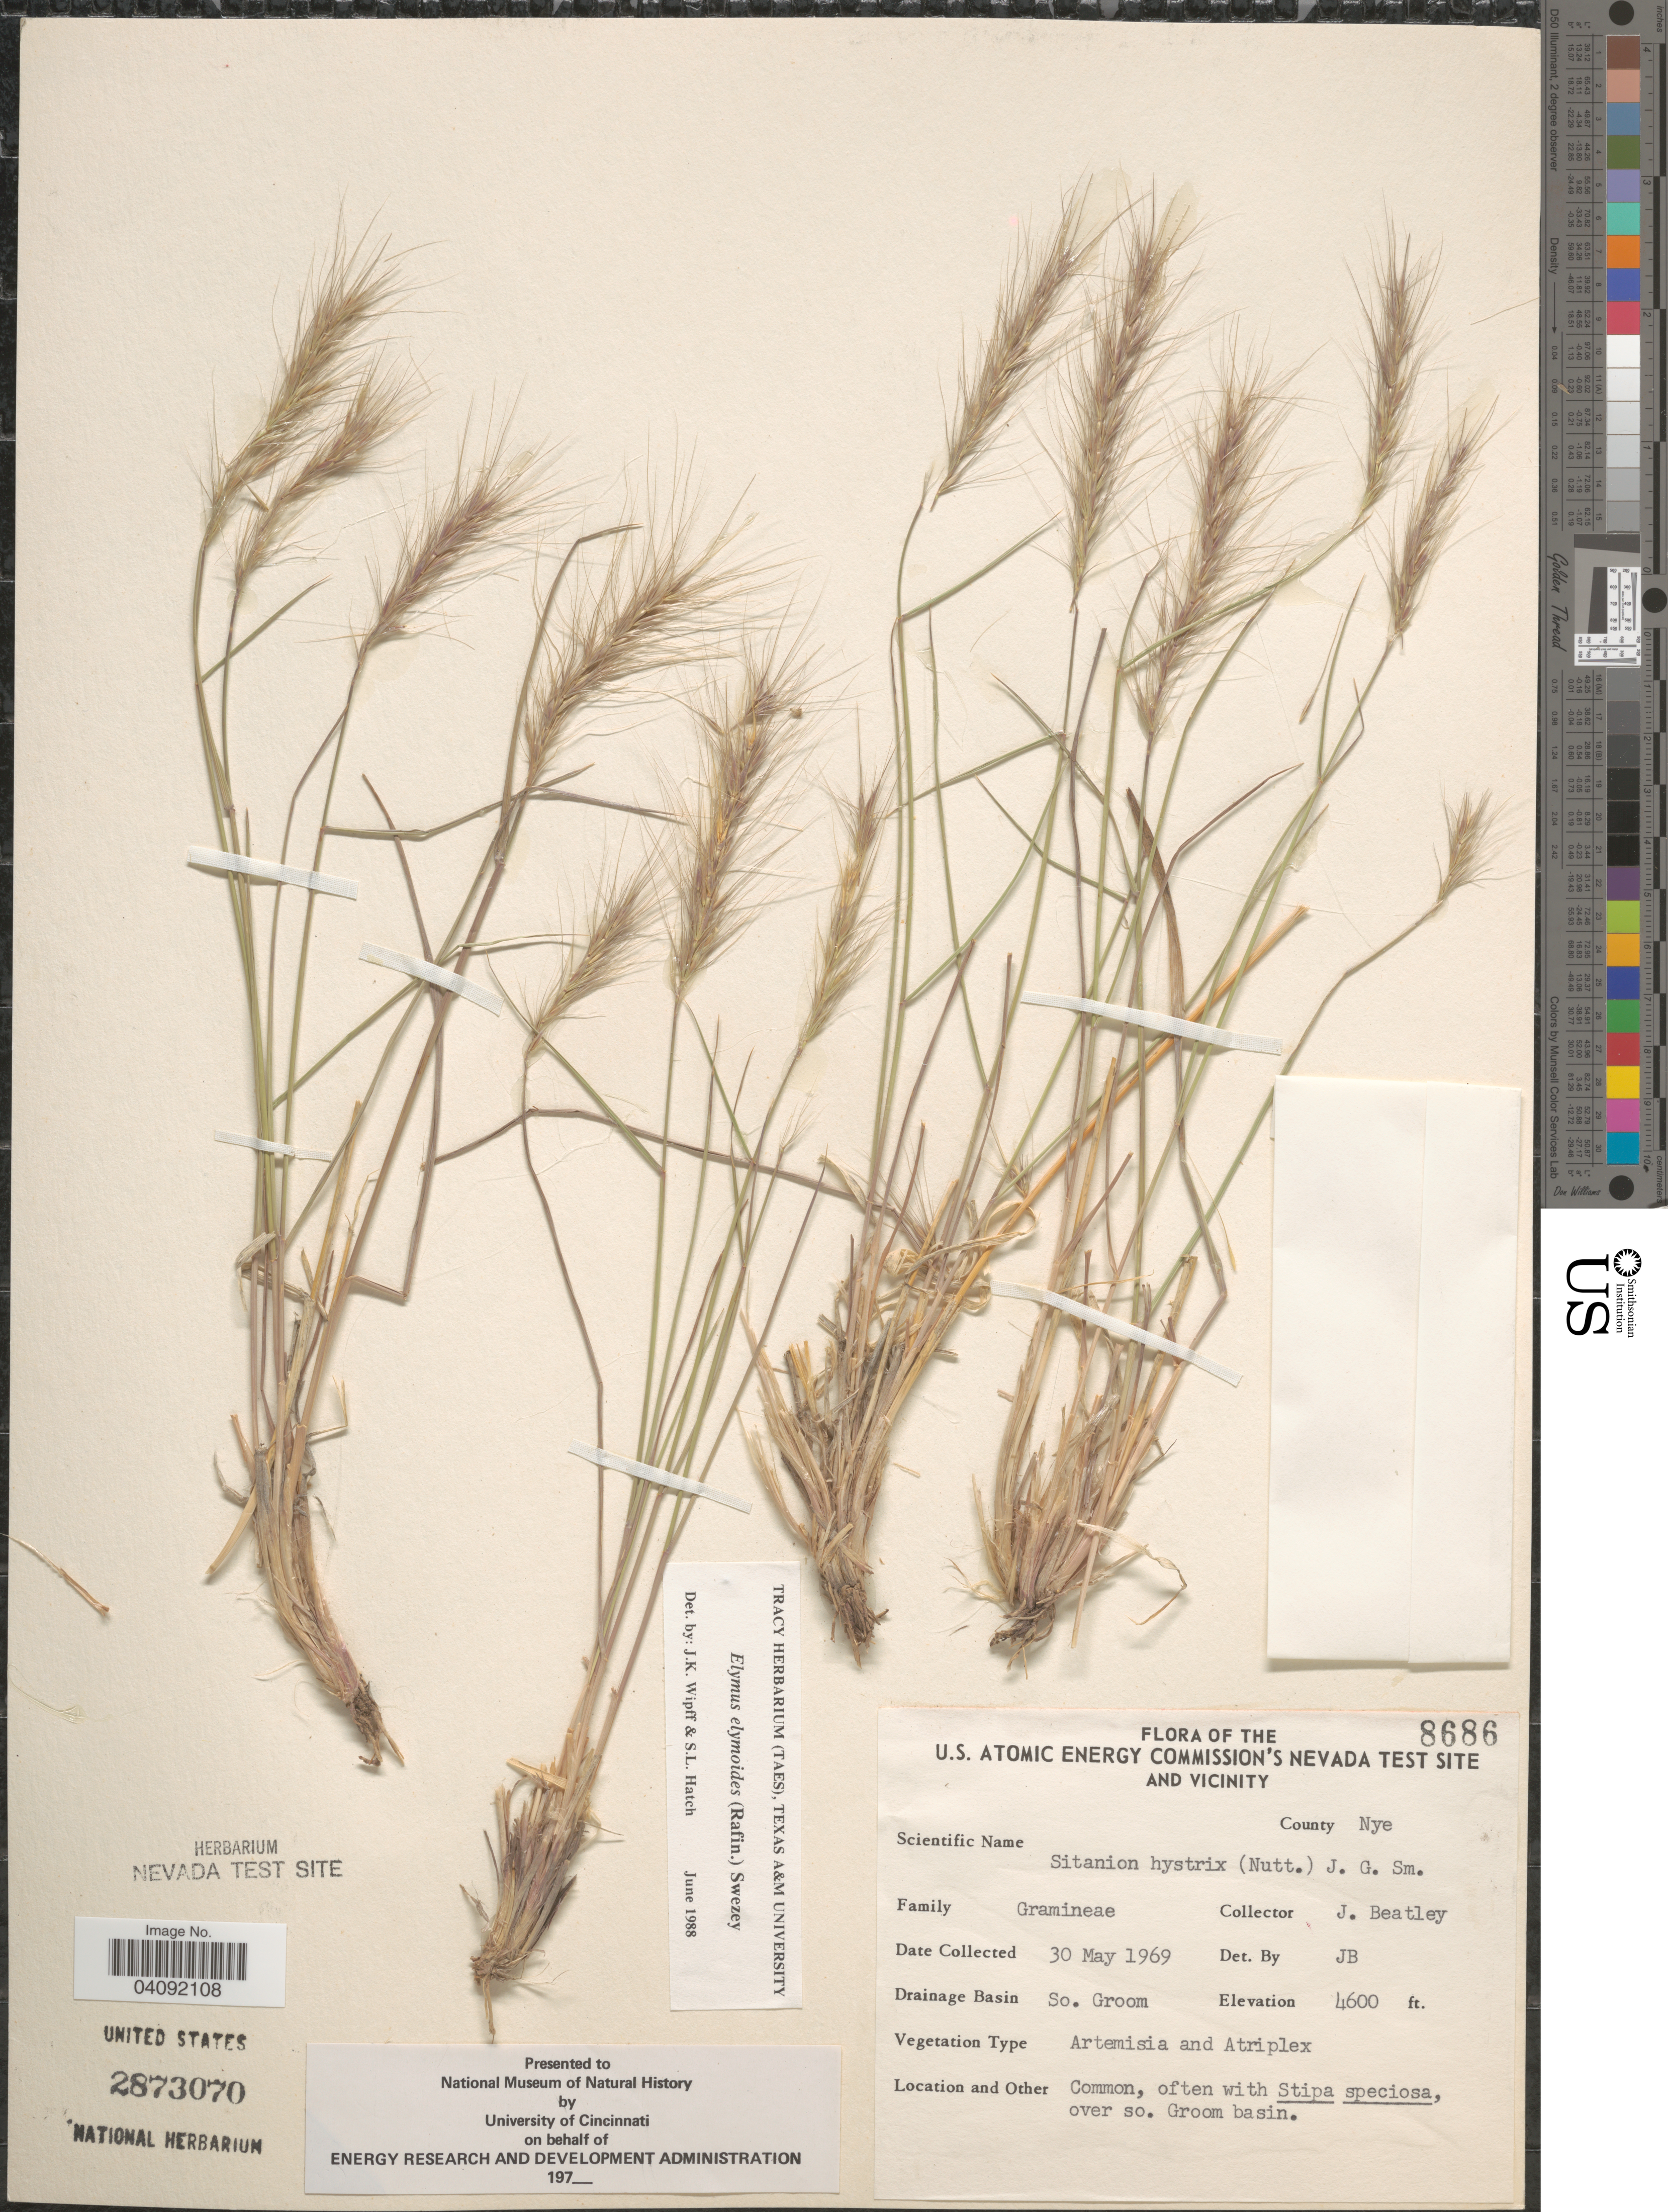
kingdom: Plantae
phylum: Tracheophyta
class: Liliopsida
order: Poales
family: Poaceae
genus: Elymus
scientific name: Elymus elymoides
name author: (Raf.) Swezey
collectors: J. C. Beatley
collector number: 8686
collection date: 1969-05-30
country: United States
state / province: Nevada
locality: The U.S. Atomic Energy Commission's Nevada Test Site and Vicinity. County Nye. Drainage Basin So. Groom. Over so. Groom basin.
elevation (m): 1402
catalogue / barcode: US 2873070